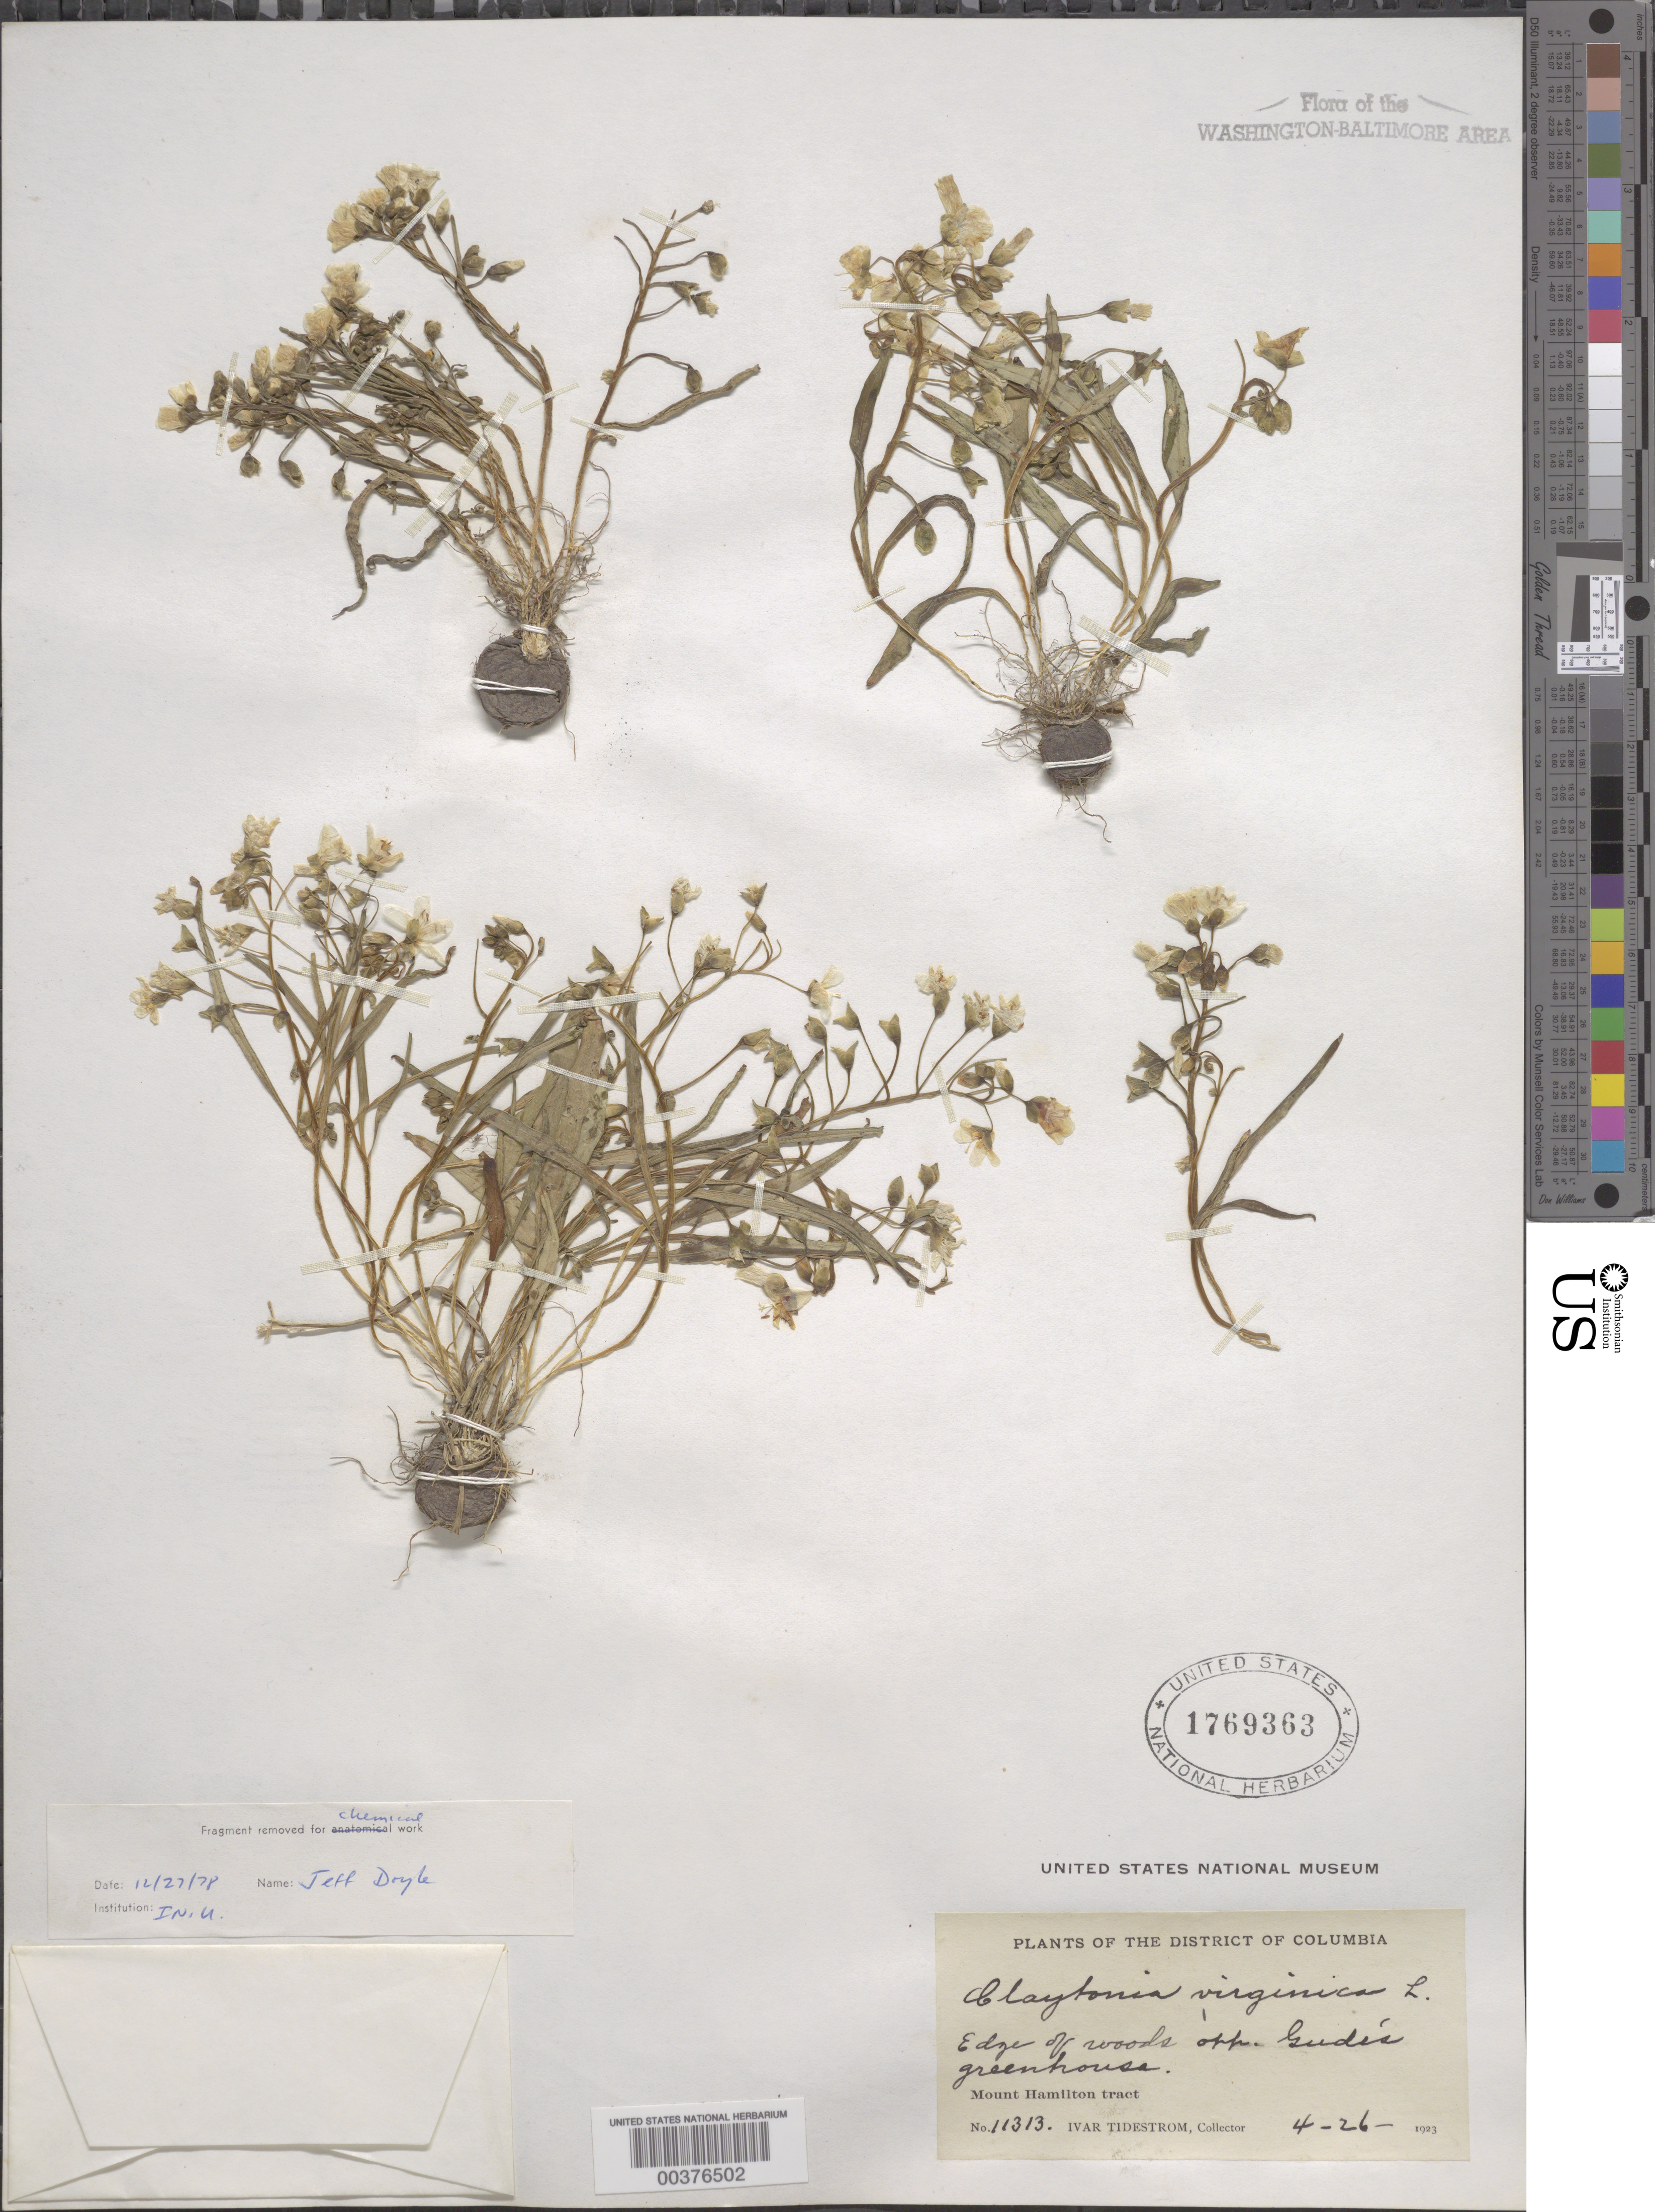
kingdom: Plantae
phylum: Tracheophyta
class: Magnoliopsida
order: Caryophyllales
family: Montiaceae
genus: Claytonia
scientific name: Claytonia virginica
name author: L.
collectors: I. F. Tidestrom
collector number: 11313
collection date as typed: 26 Apr 1923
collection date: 1923-04-26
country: United States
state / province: District of Columbia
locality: Mount Hamilton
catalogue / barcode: US 1769363